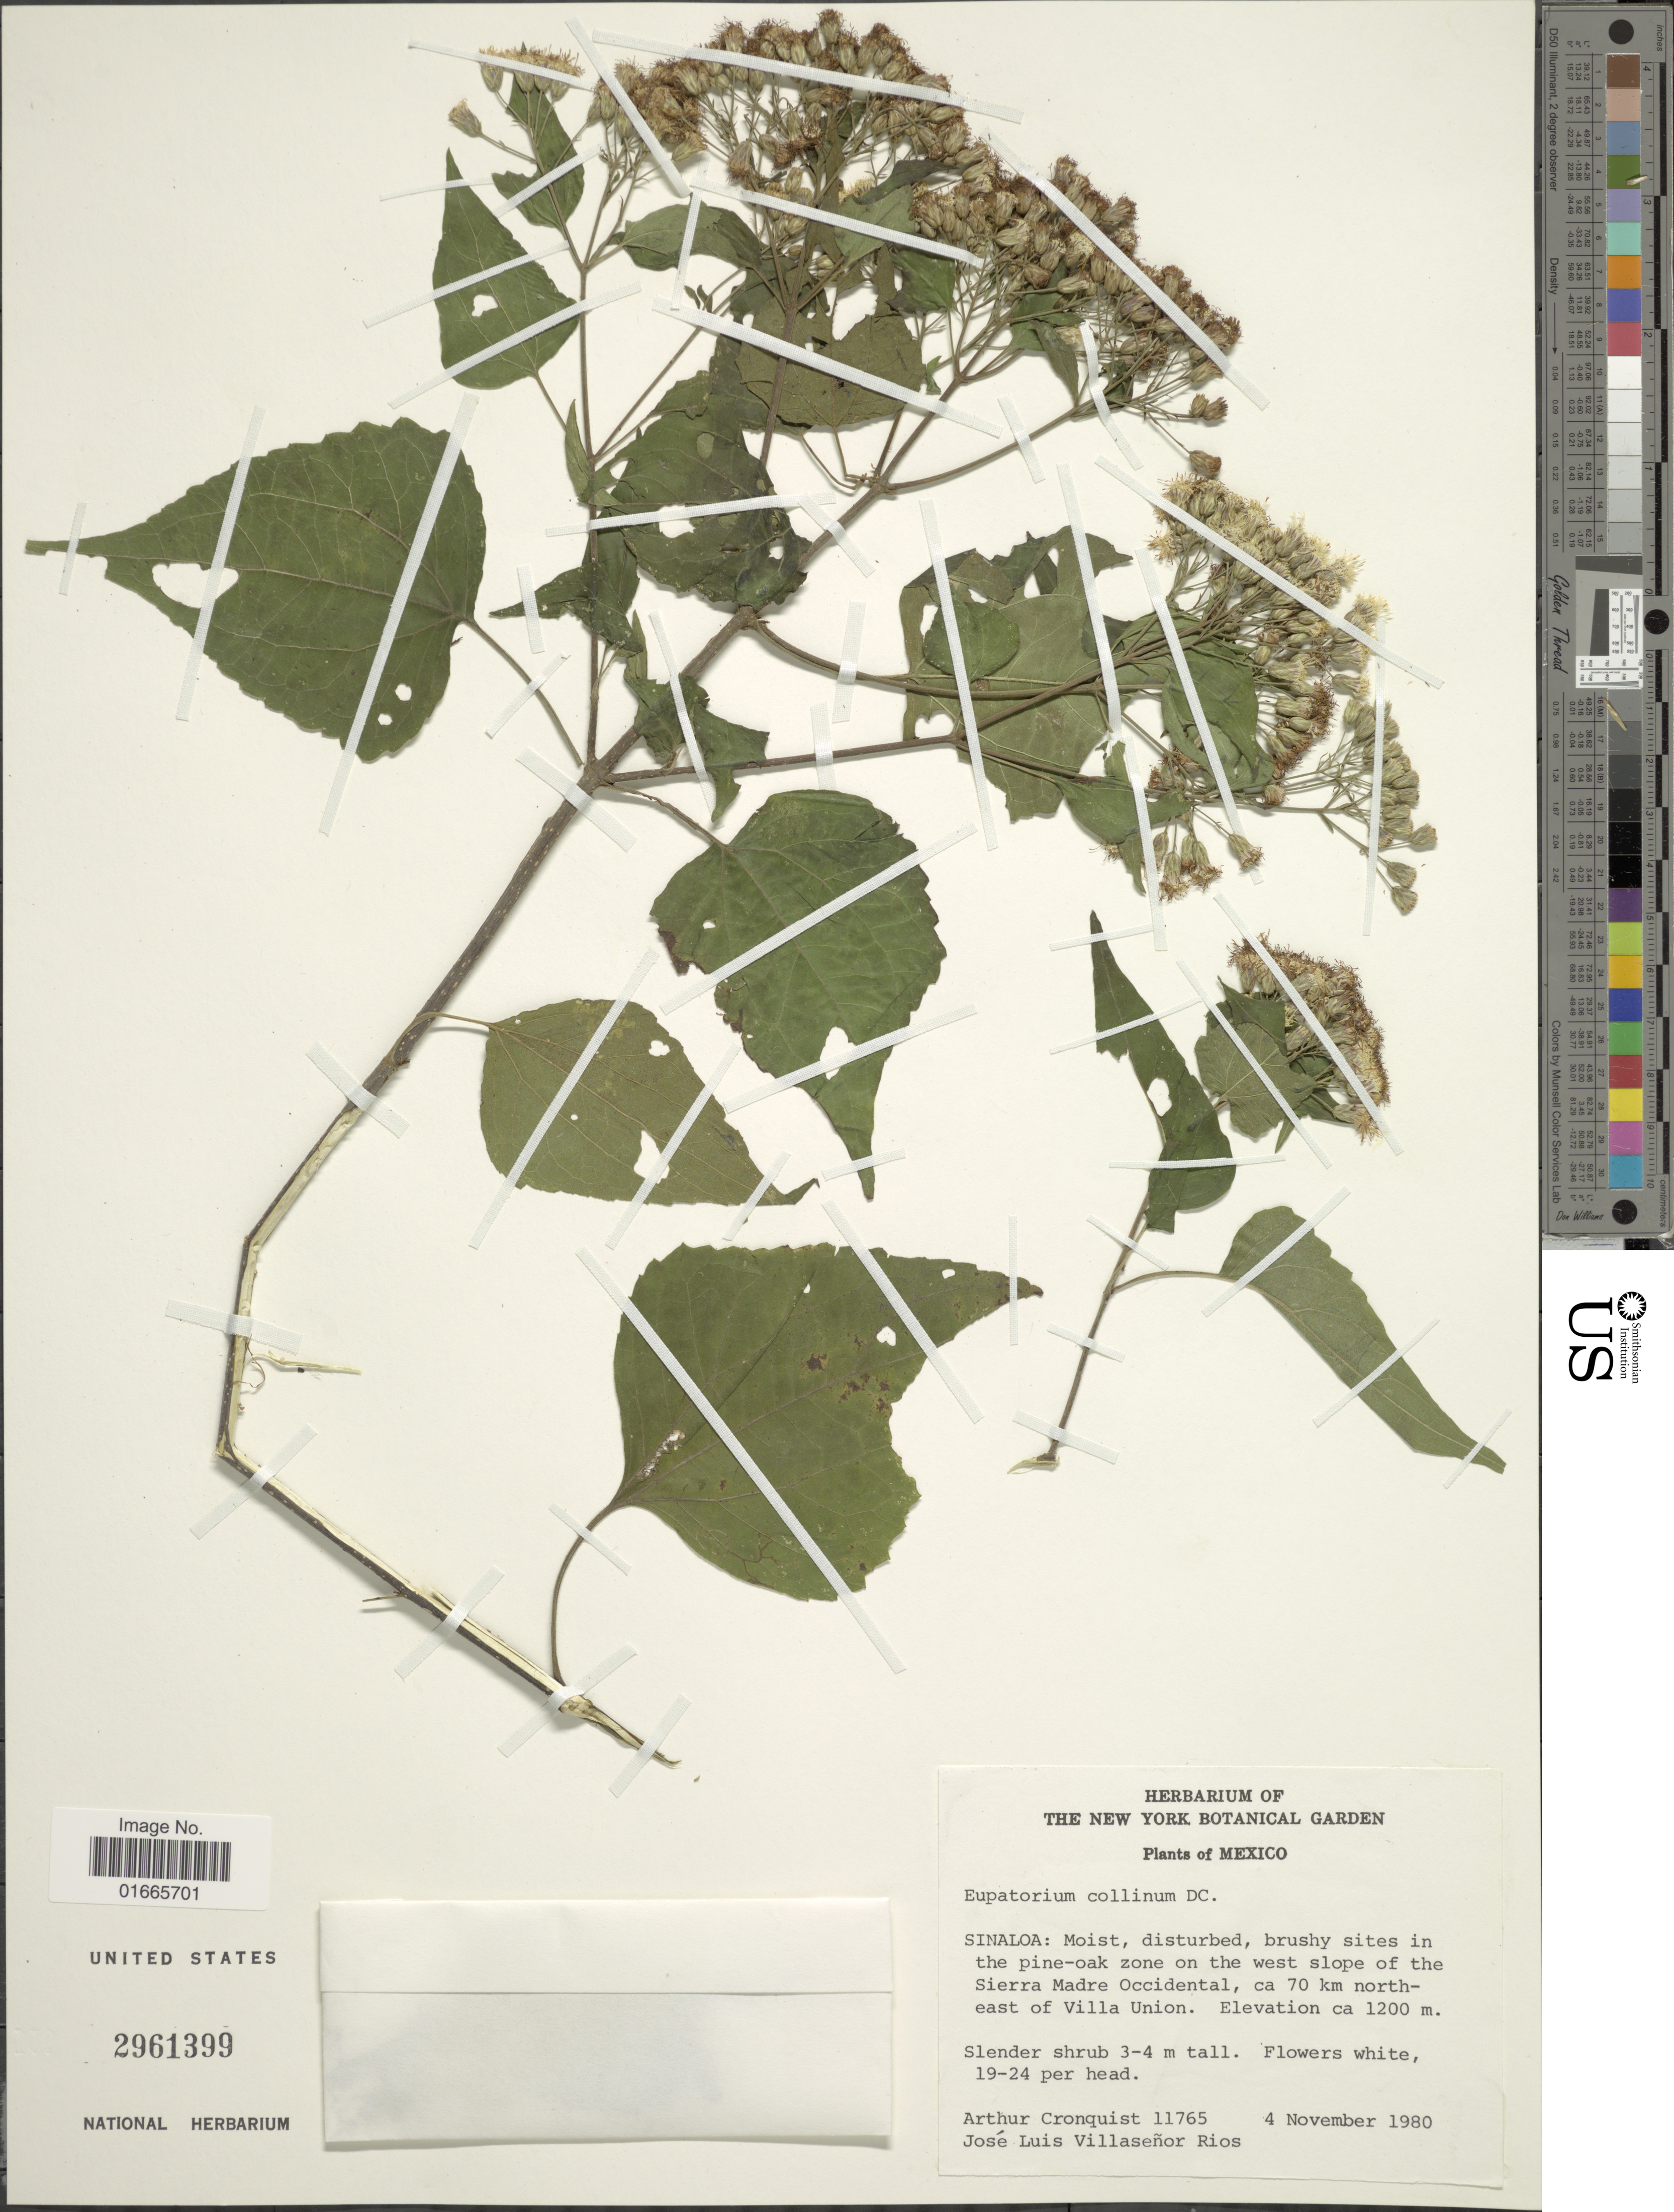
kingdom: Plantae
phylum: Tracheophyta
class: Magnoliopsida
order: Asterales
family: Asteraceae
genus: Chromolaena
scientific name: Chromolaena collina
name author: (DC.) R.M. King & H. Rob.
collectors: A. J. Cronquist & J. L. Villasenor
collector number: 11765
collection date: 1980-11-04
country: Mexico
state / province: Sinaloa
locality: On the west slope of the Sierra Madre Occidental, ca 70 km north-east of Villa Union.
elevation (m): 1200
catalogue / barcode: US 2961399